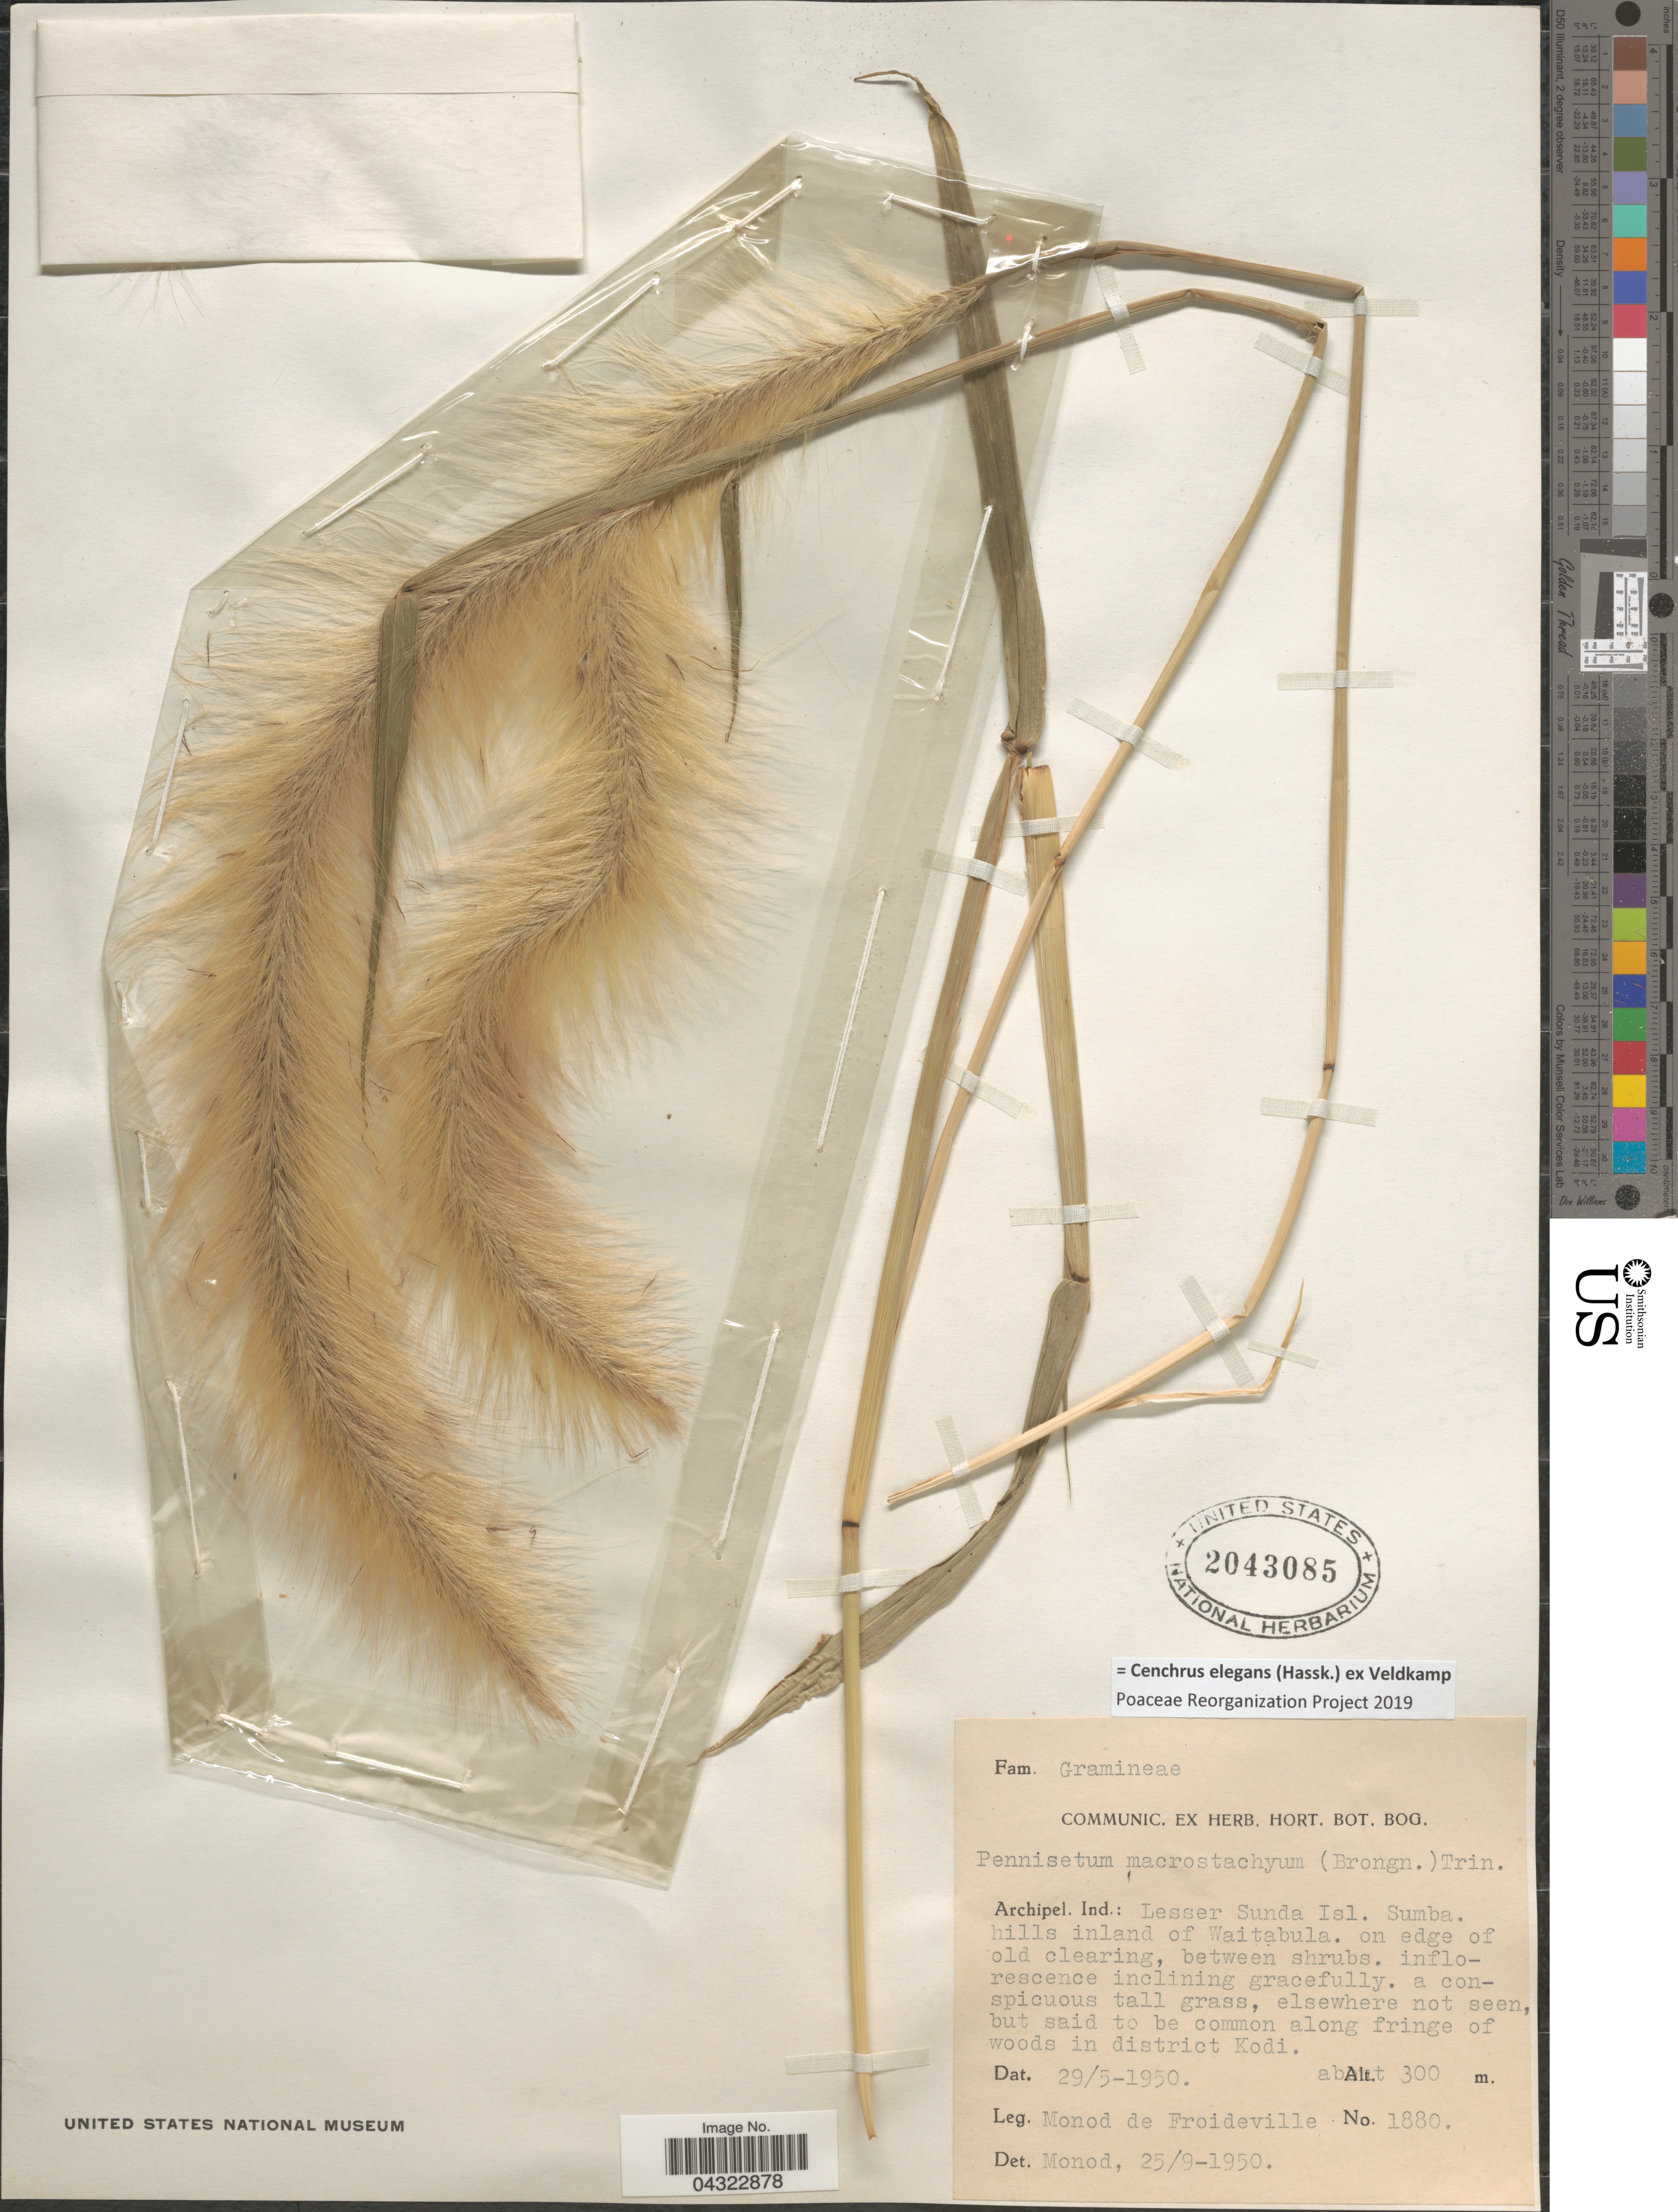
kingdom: Plantae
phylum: Tracheophyta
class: Liliopsida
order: Poales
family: Poaceae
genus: Cenchrus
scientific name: Cenchrus elegans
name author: (Hassk.) Veldkamp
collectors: C. Monod de Froideville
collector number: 1880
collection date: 1950-05-29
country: Indonesia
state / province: Nusa Tenggara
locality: Archipel. Ind.: Lesser Sunda Isl. Sumba. Hills inland of Waitabula. Along fringe of woods in district Kodi.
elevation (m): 300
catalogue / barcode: US 2043085